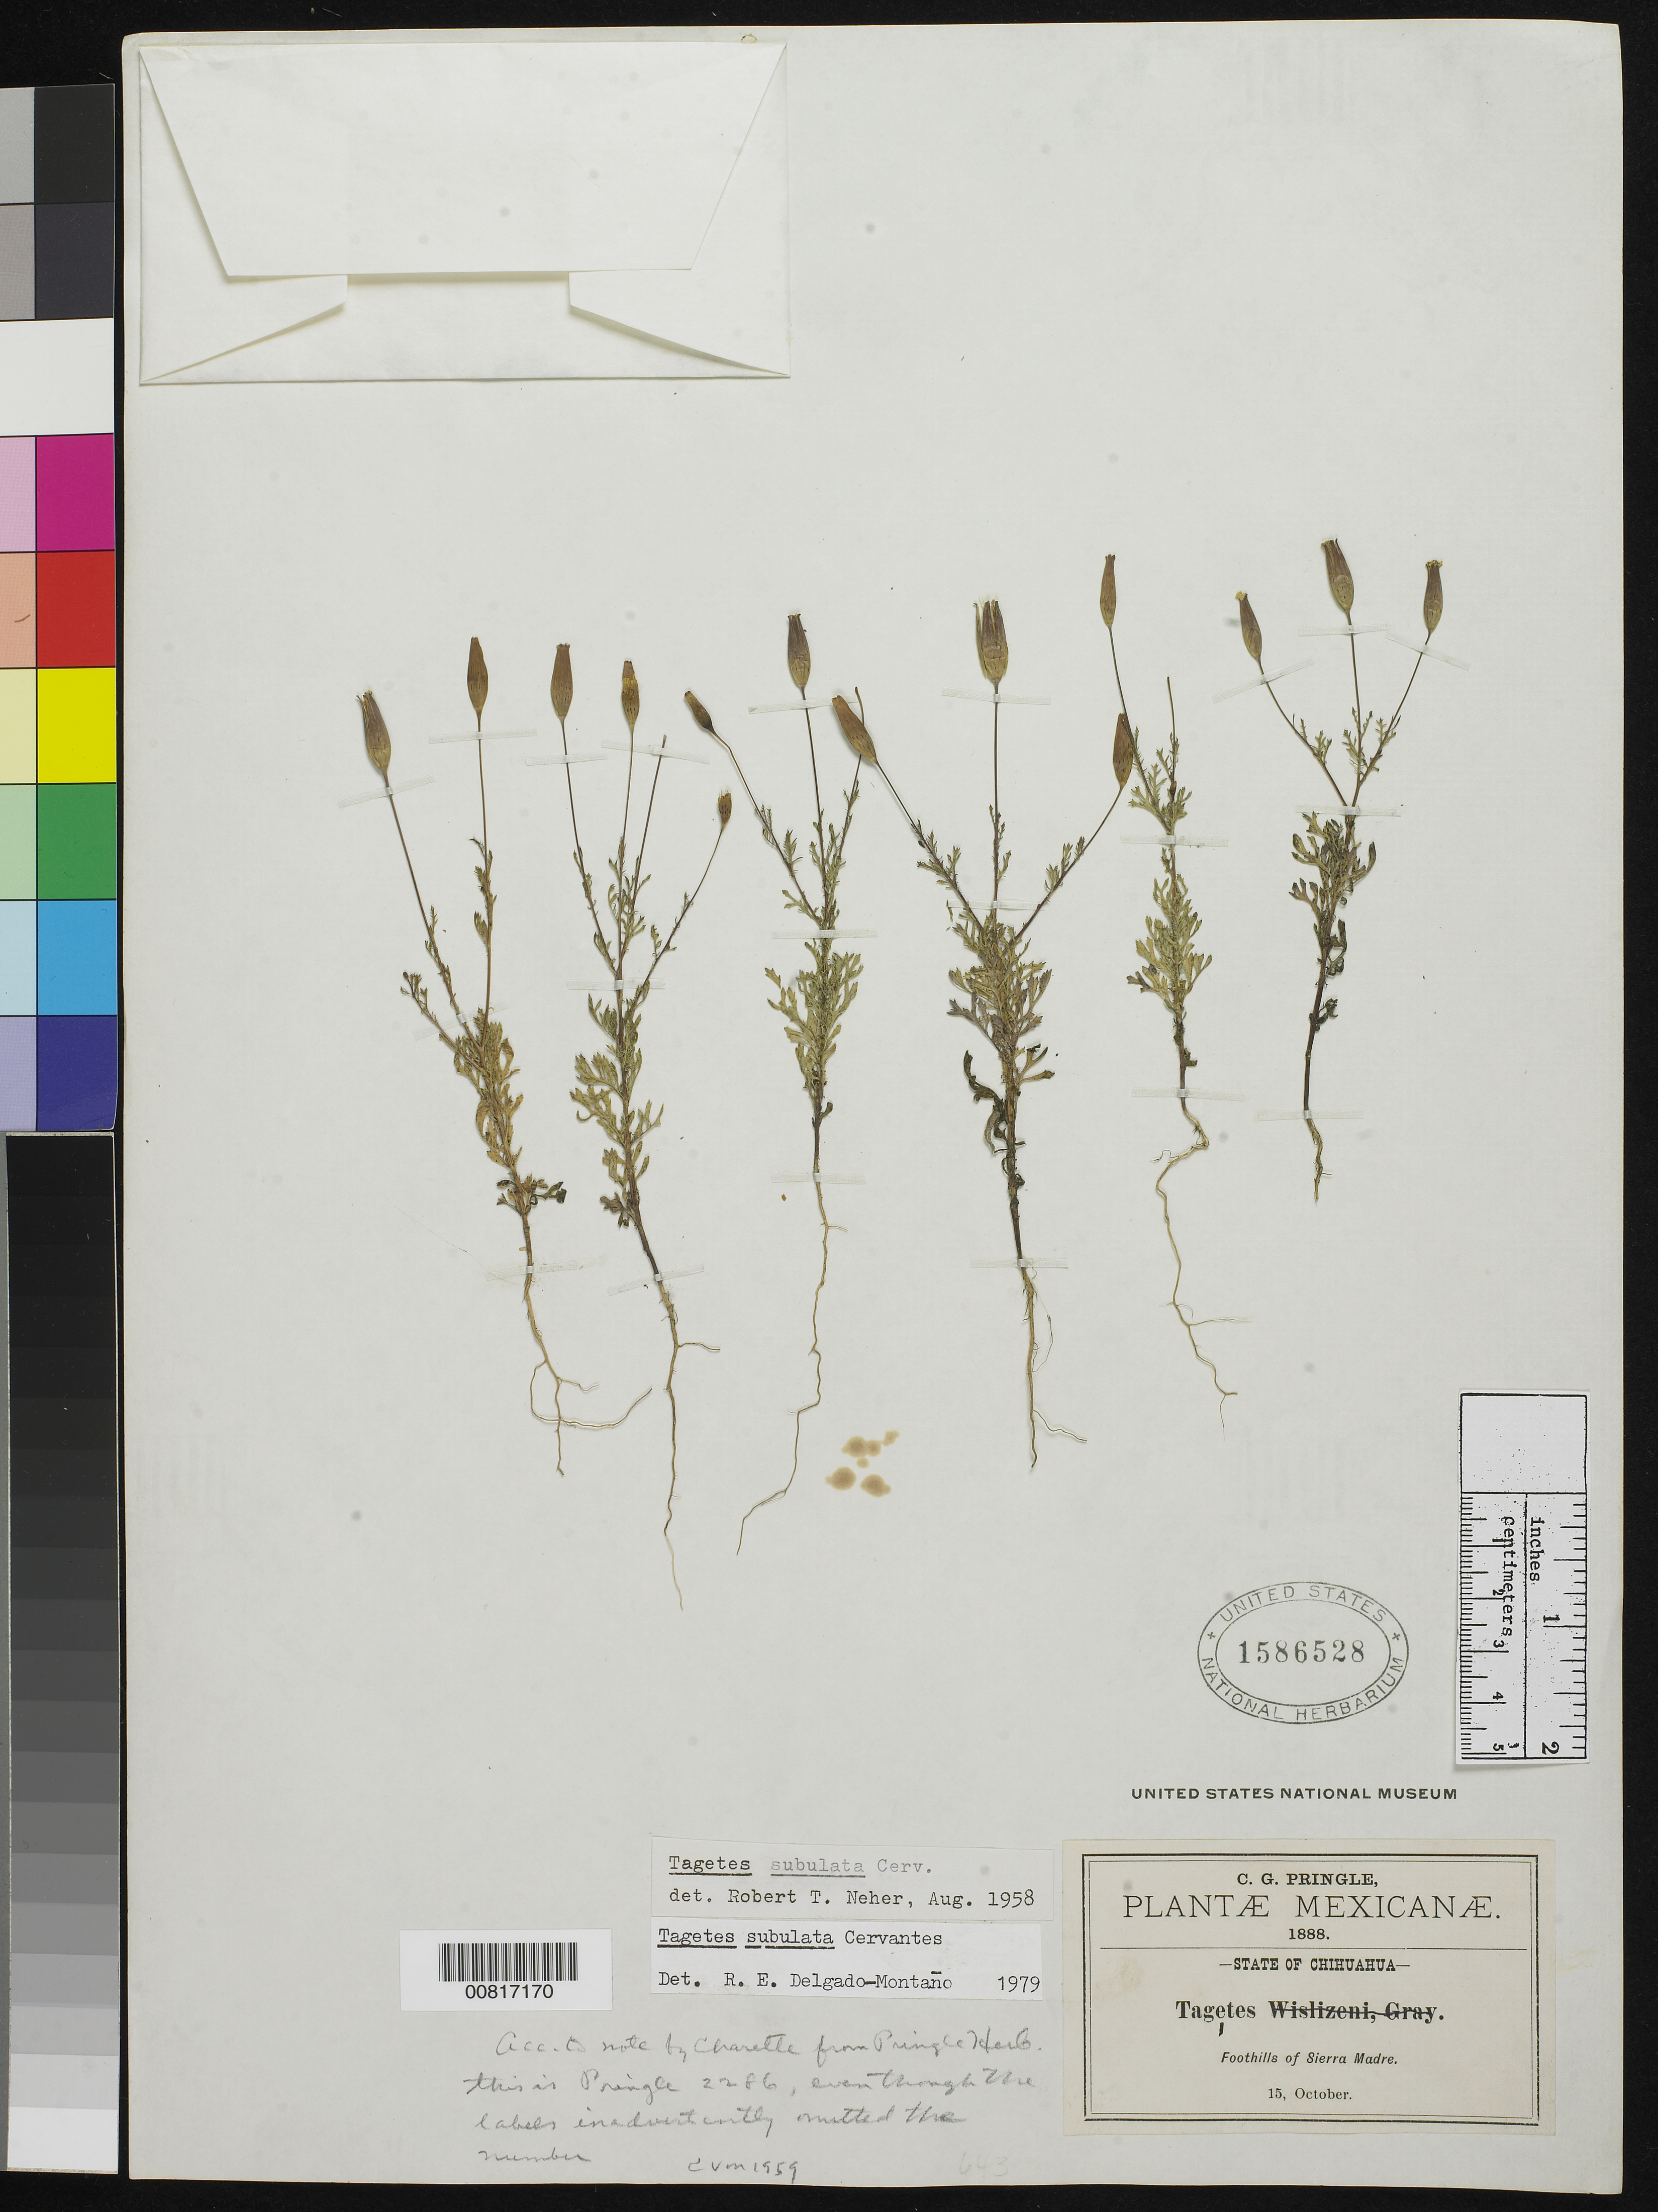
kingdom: Plantae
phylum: Tracheophyta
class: Magnoliopsida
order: Asterales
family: Asteraceae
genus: Tagetes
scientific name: Tagetes subulata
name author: Cerv.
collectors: C. G. Pringle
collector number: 2286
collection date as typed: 15 Oct 1888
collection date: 1888-10-15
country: Mexico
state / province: Chihuahua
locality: Foothills of Sierra Madre, Chihuahua.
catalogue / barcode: US 1586528